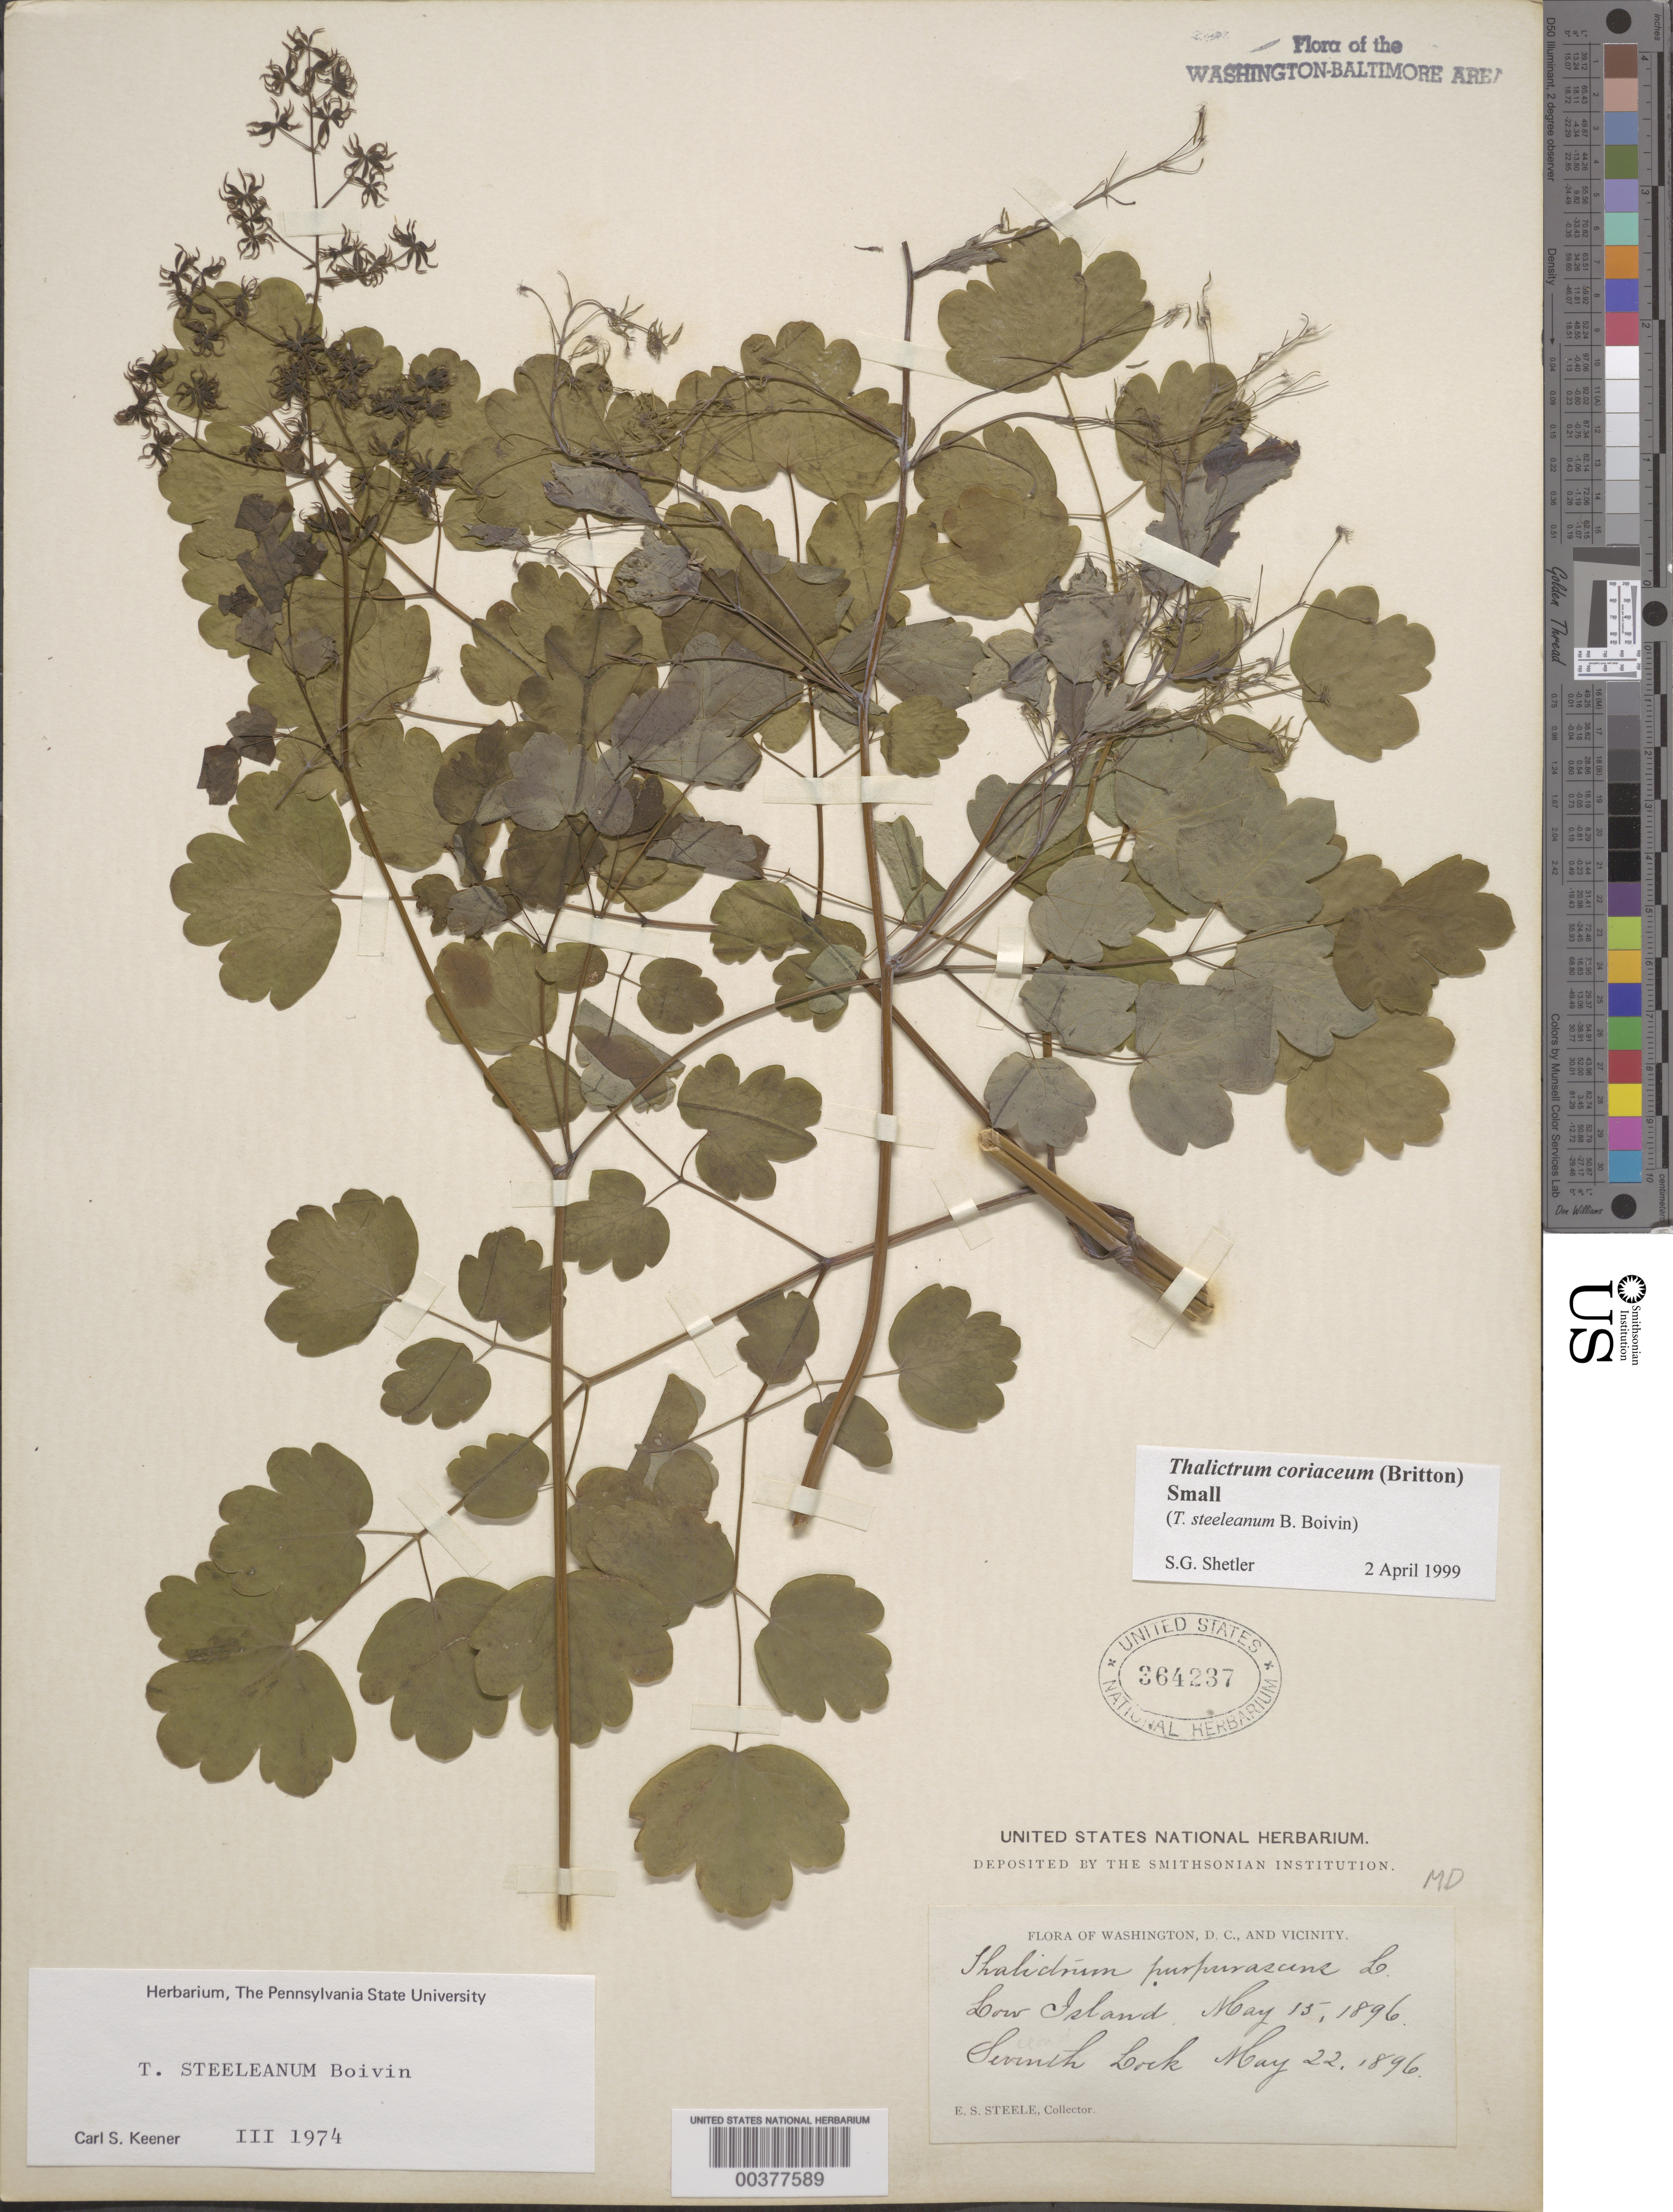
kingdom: Plantae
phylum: Tracheophyta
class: Magnoliopsida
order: Ranunculales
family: Ranunculaceae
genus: Thalictrum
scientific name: Thalictrum coriaceum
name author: (Britton) Small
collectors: E. Steele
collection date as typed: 15 May 1896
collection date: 1896-05-15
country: United States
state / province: District of Columbia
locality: Low Island C. and O. Canal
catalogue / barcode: US 364237